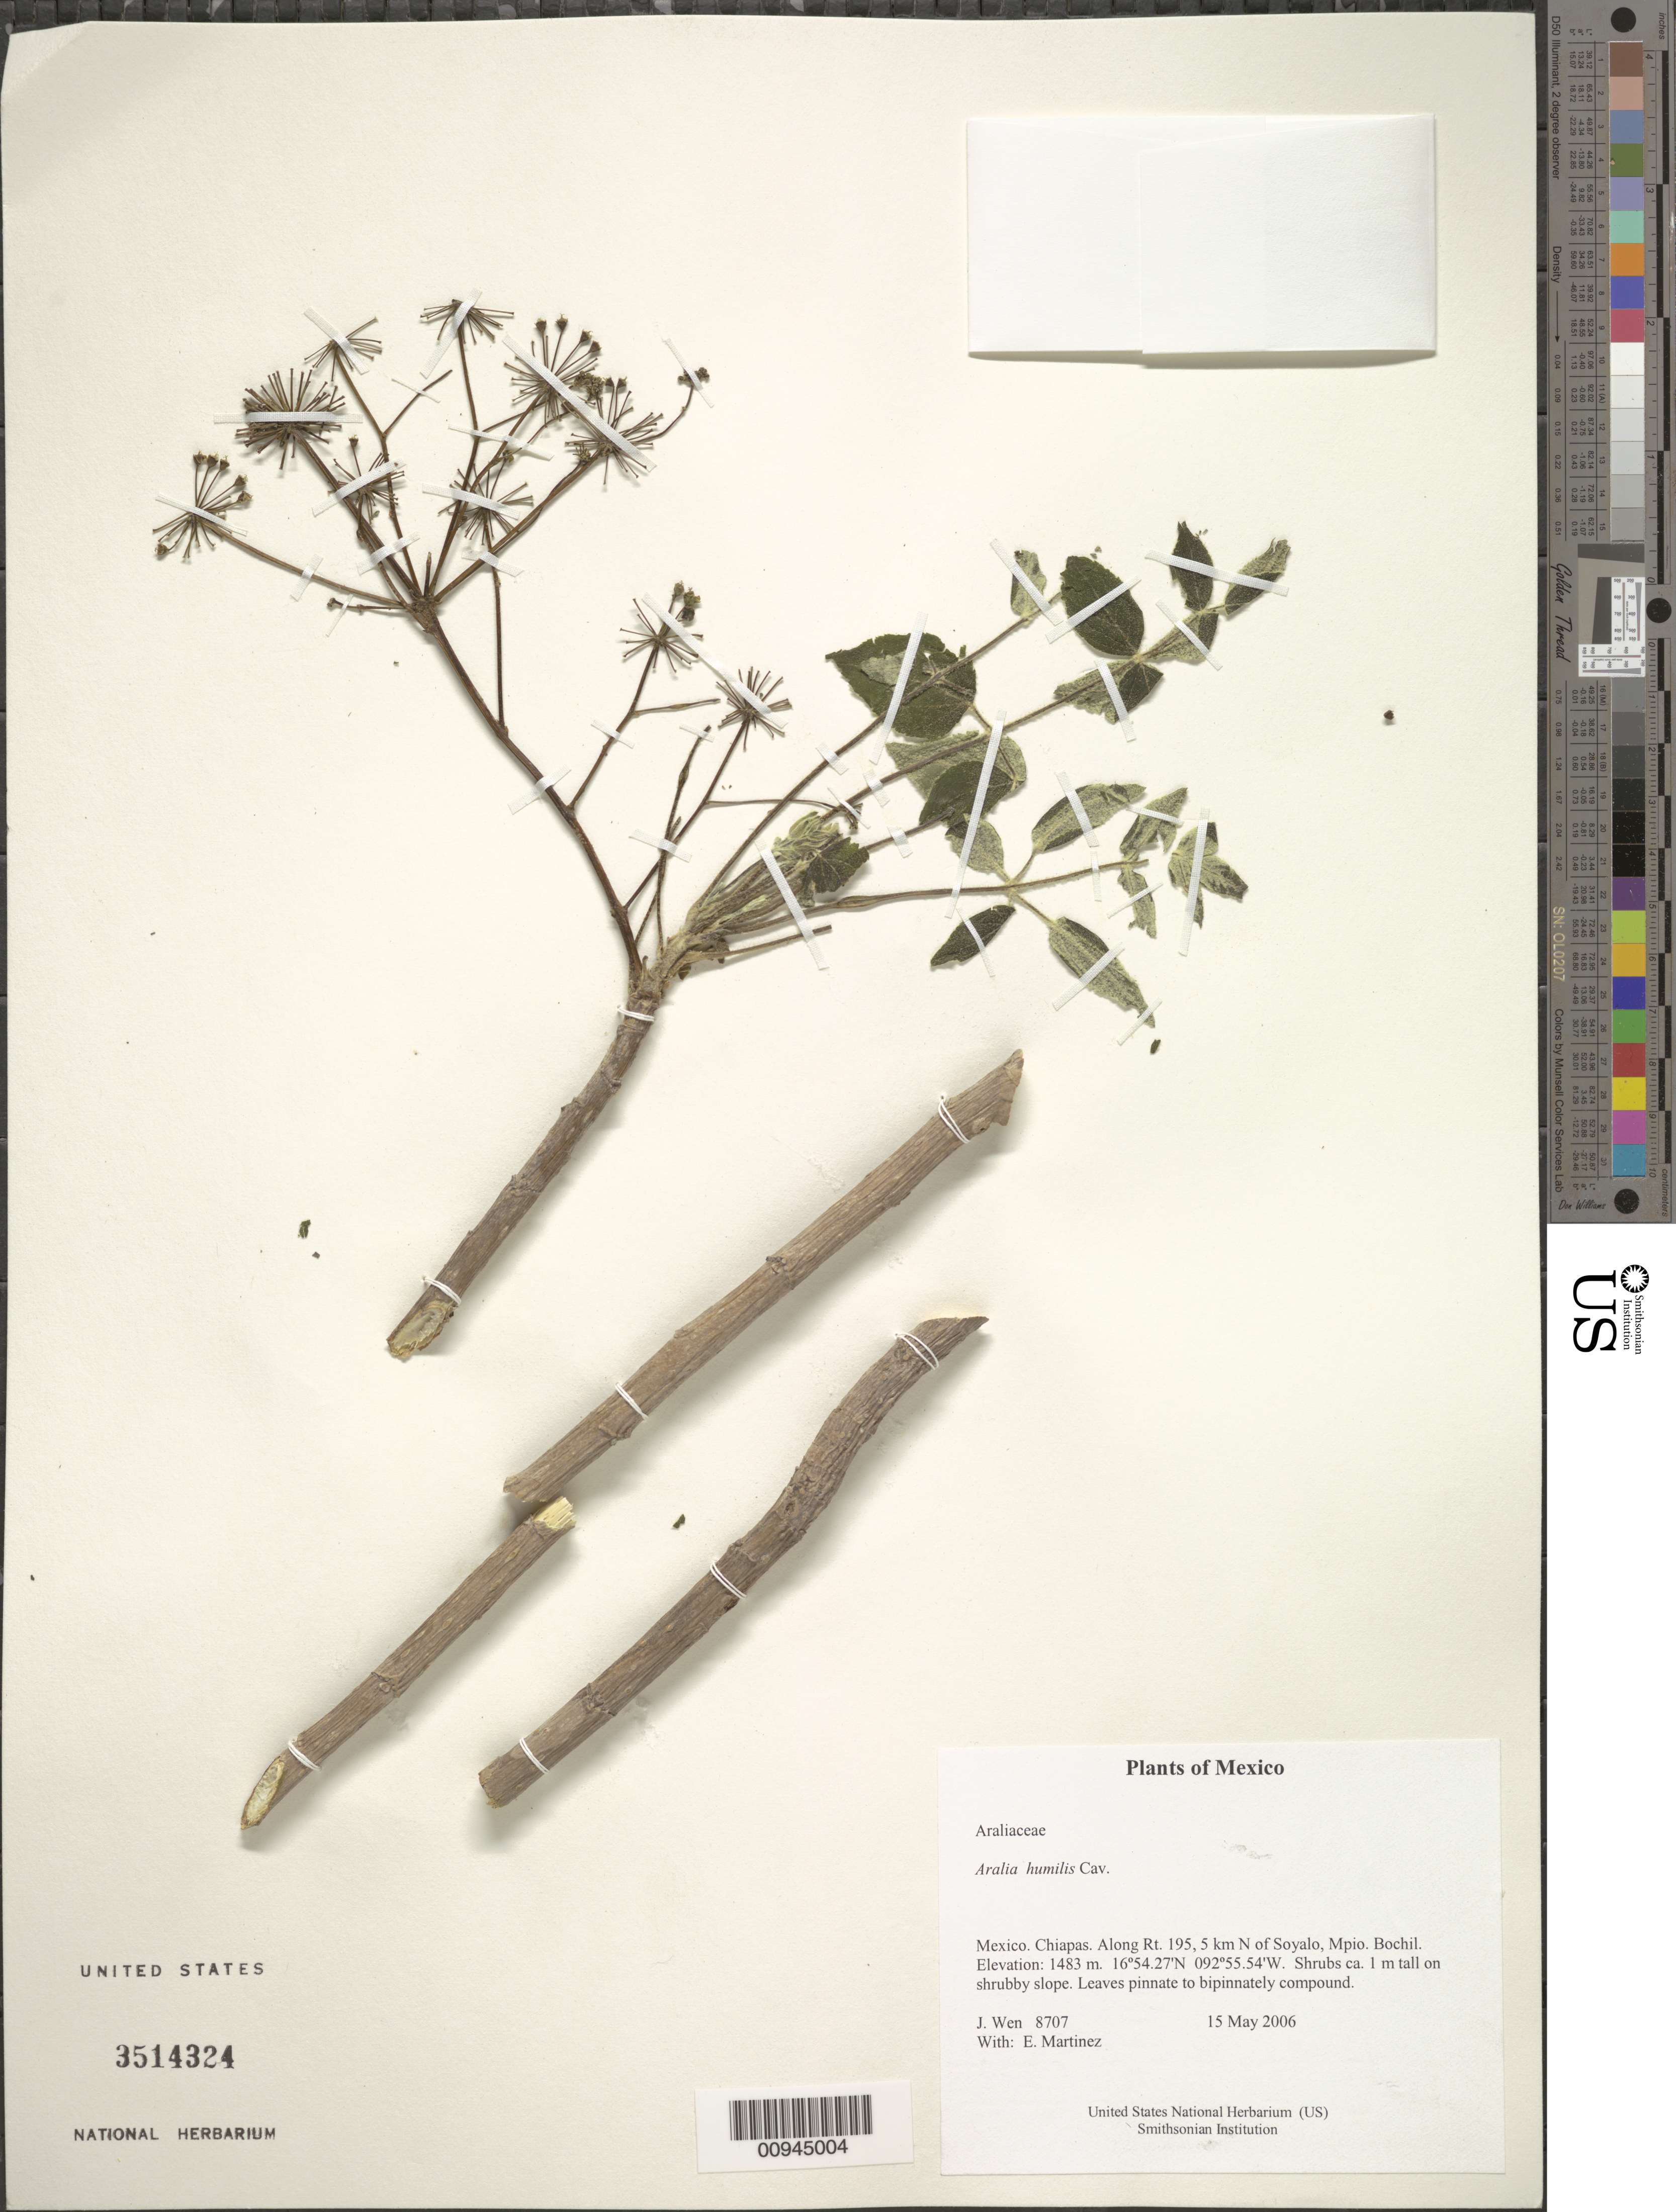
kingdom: Plantae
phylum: Tracheophyta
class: Magnoliopsida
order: Apiales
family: Araliaceae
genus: Aralia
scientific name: Aralia humilis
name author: Cav.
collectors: J. Wen & E. Martínez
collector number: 8707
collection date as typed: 15 May 2006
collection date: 2006-05-15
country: Mexico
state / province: Chiapas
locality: Along Rt. 195, 5 km N of Soyalo, Mpio. Bochil.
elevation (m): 1483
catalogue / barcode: US 3514324